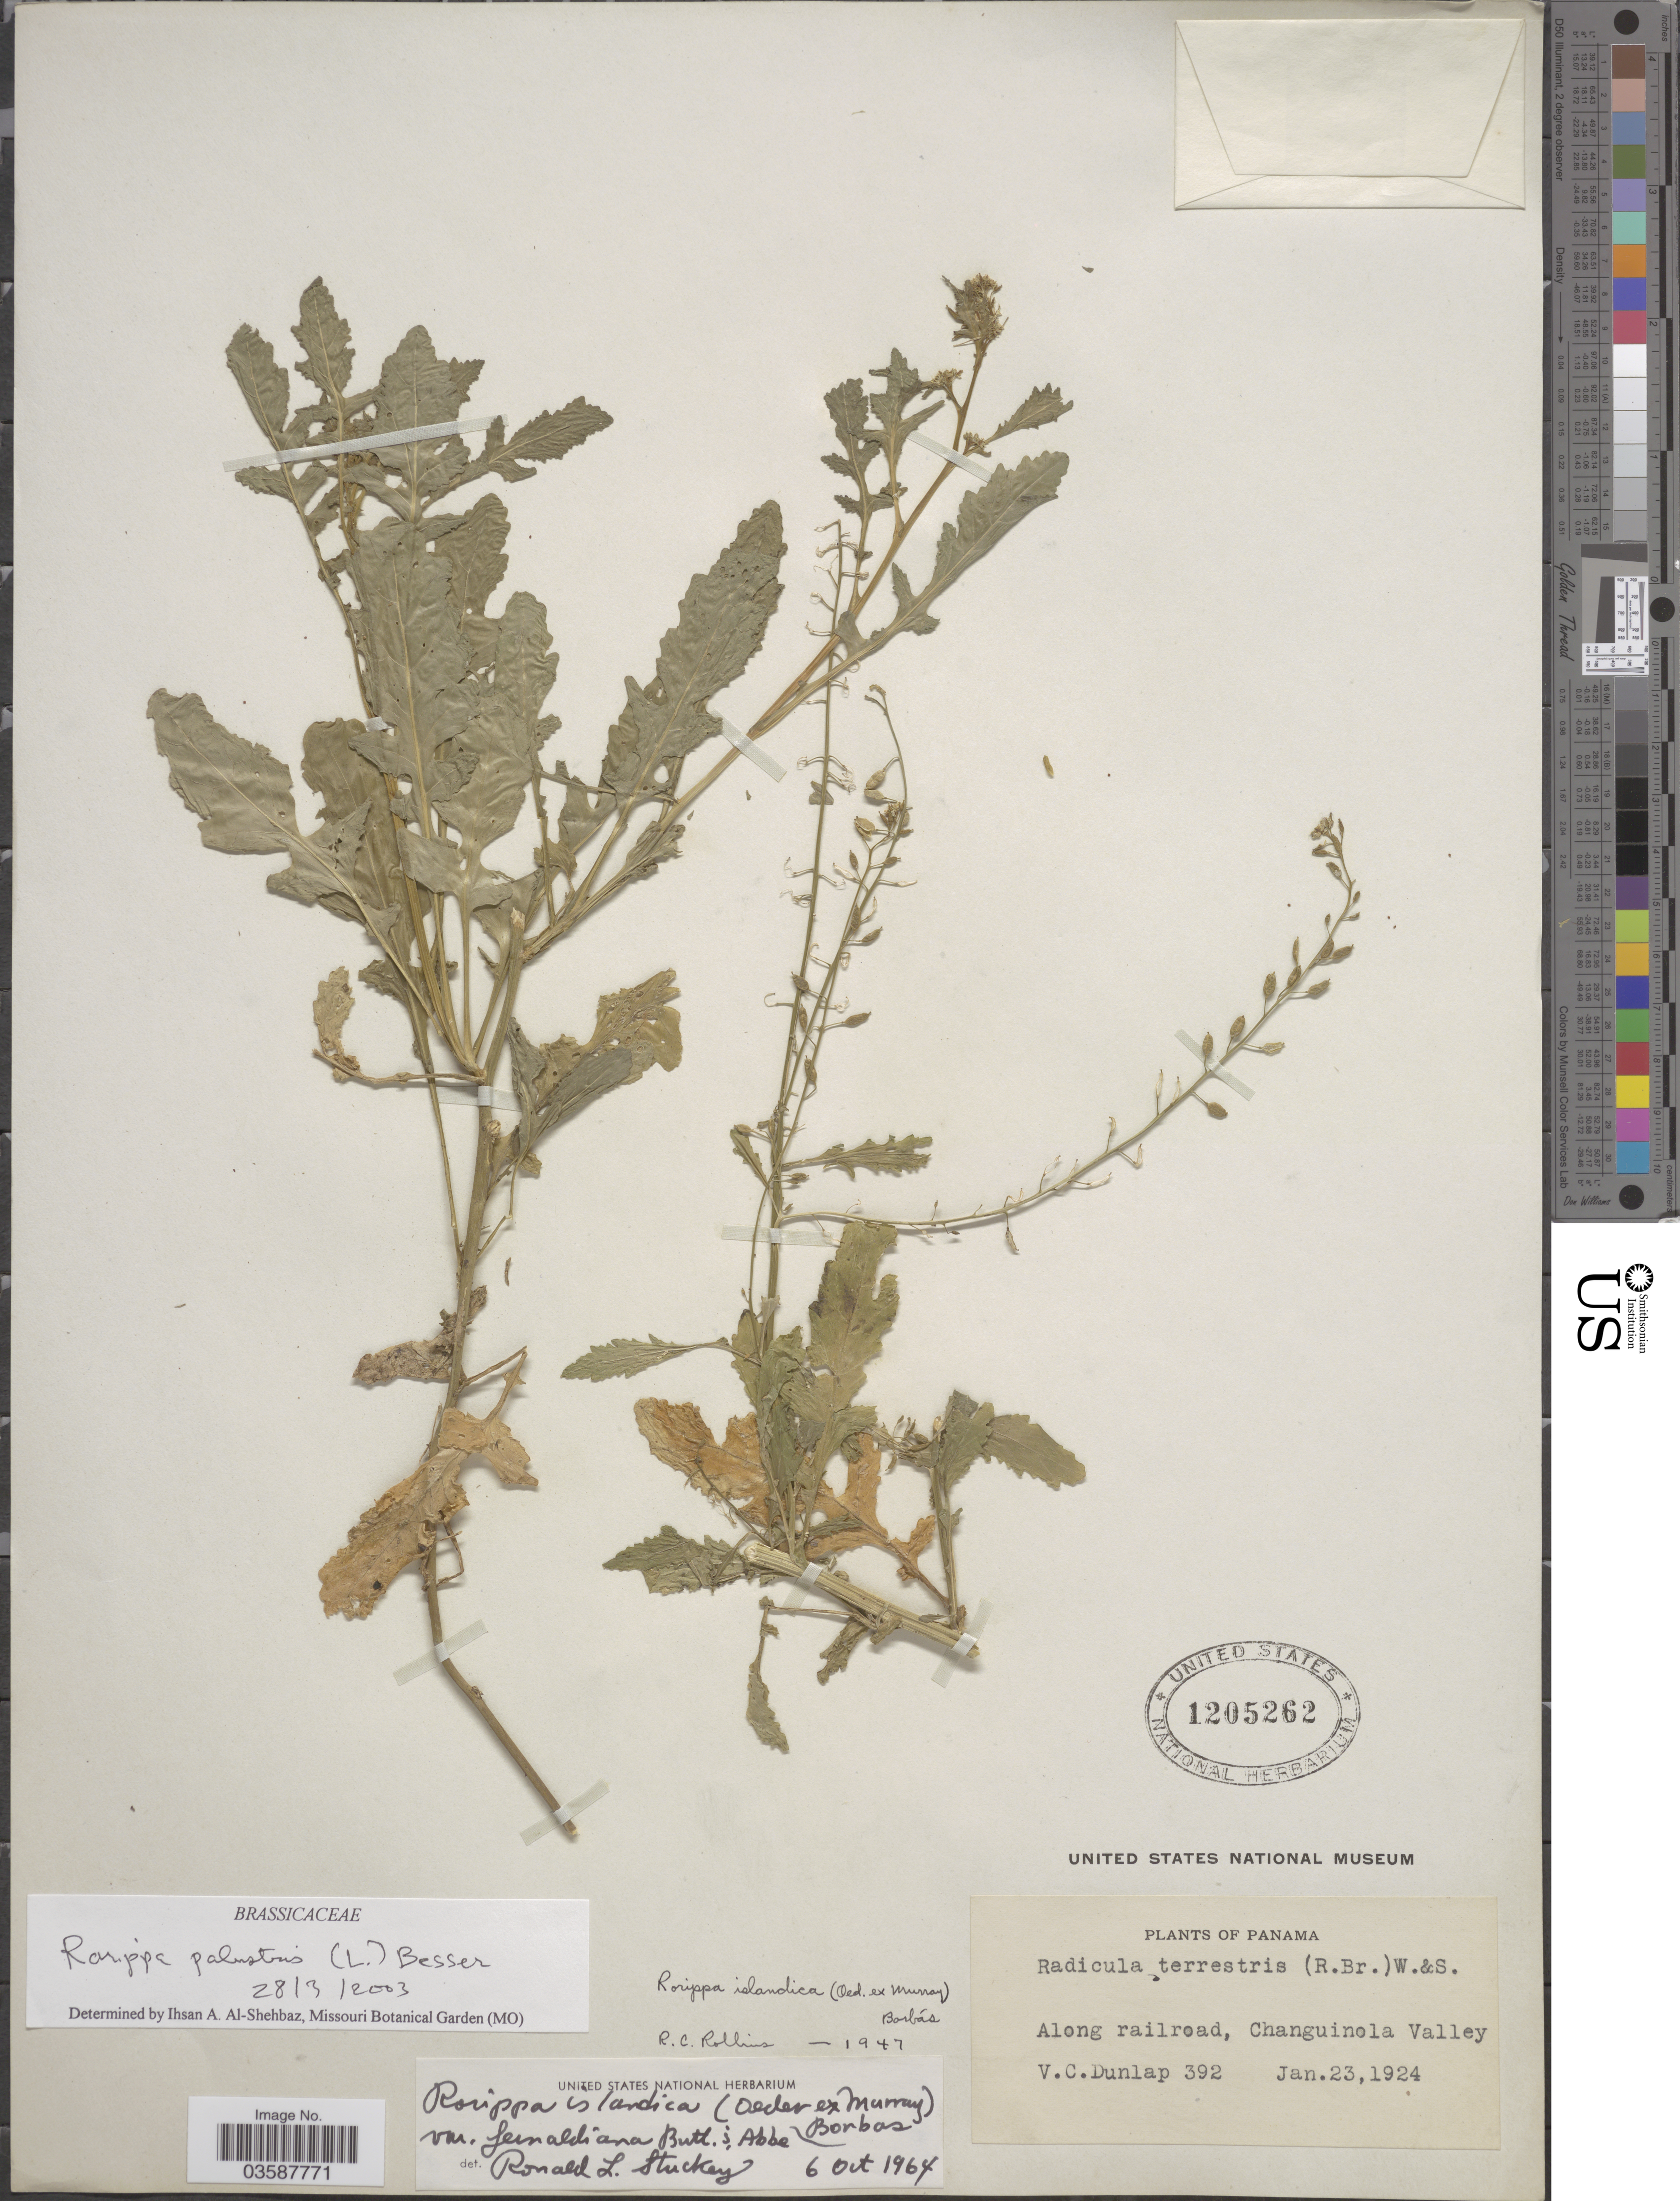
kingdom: Plantae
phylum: Tracheophyta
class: Magnoliopsida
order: Brassicales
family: Brassicaceae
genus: Rorippa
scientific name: Rorippa palustris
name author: (L.) Besser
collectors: V. C. Dunlap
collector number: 392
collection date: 1924-01-23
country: Panama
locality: Along railroad, Changuinola Valley.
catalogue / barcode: US 1205262